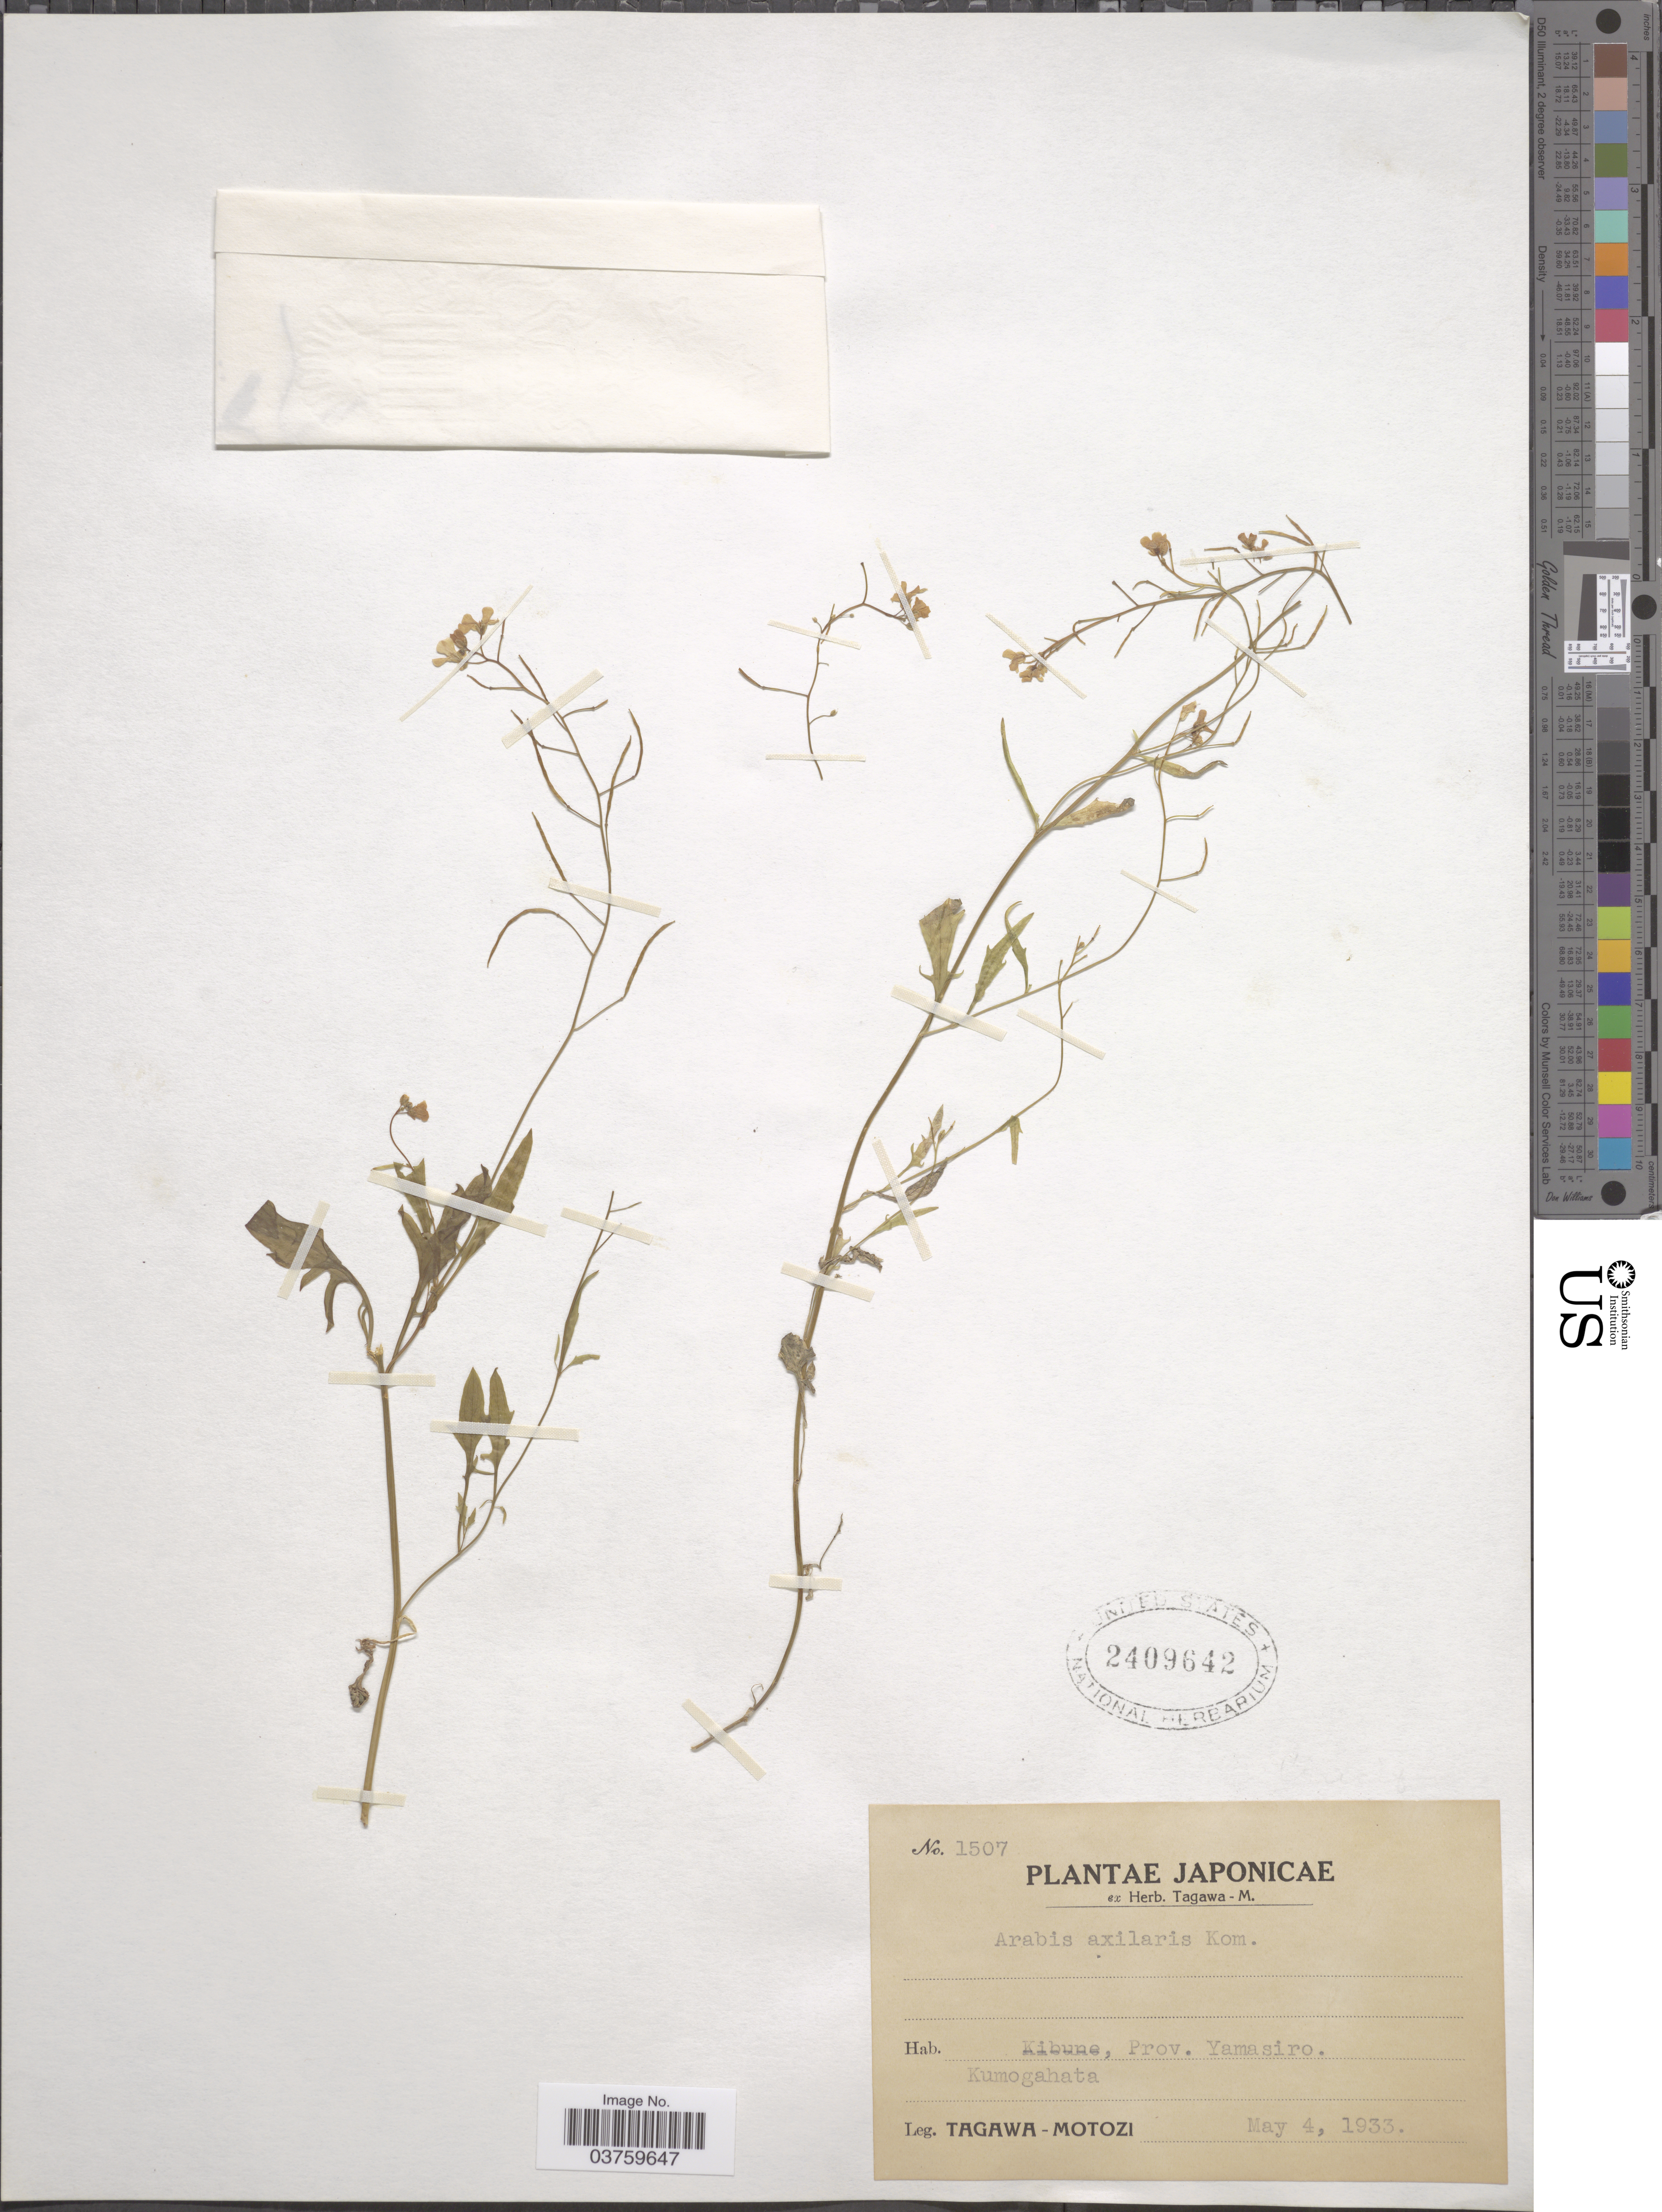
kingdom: Plantae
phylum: Tracheophyta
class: Magnoliopsida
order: Brassicales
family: Brassicaceae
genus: Arabis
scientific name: Arabis axillaris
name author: Kom.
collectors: Tagawa-Motozi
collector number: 1507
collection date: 1933-05-04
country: Japan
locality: Kibune, Prov. Yamasiro. Kumogahata.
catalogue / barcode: US 2409642